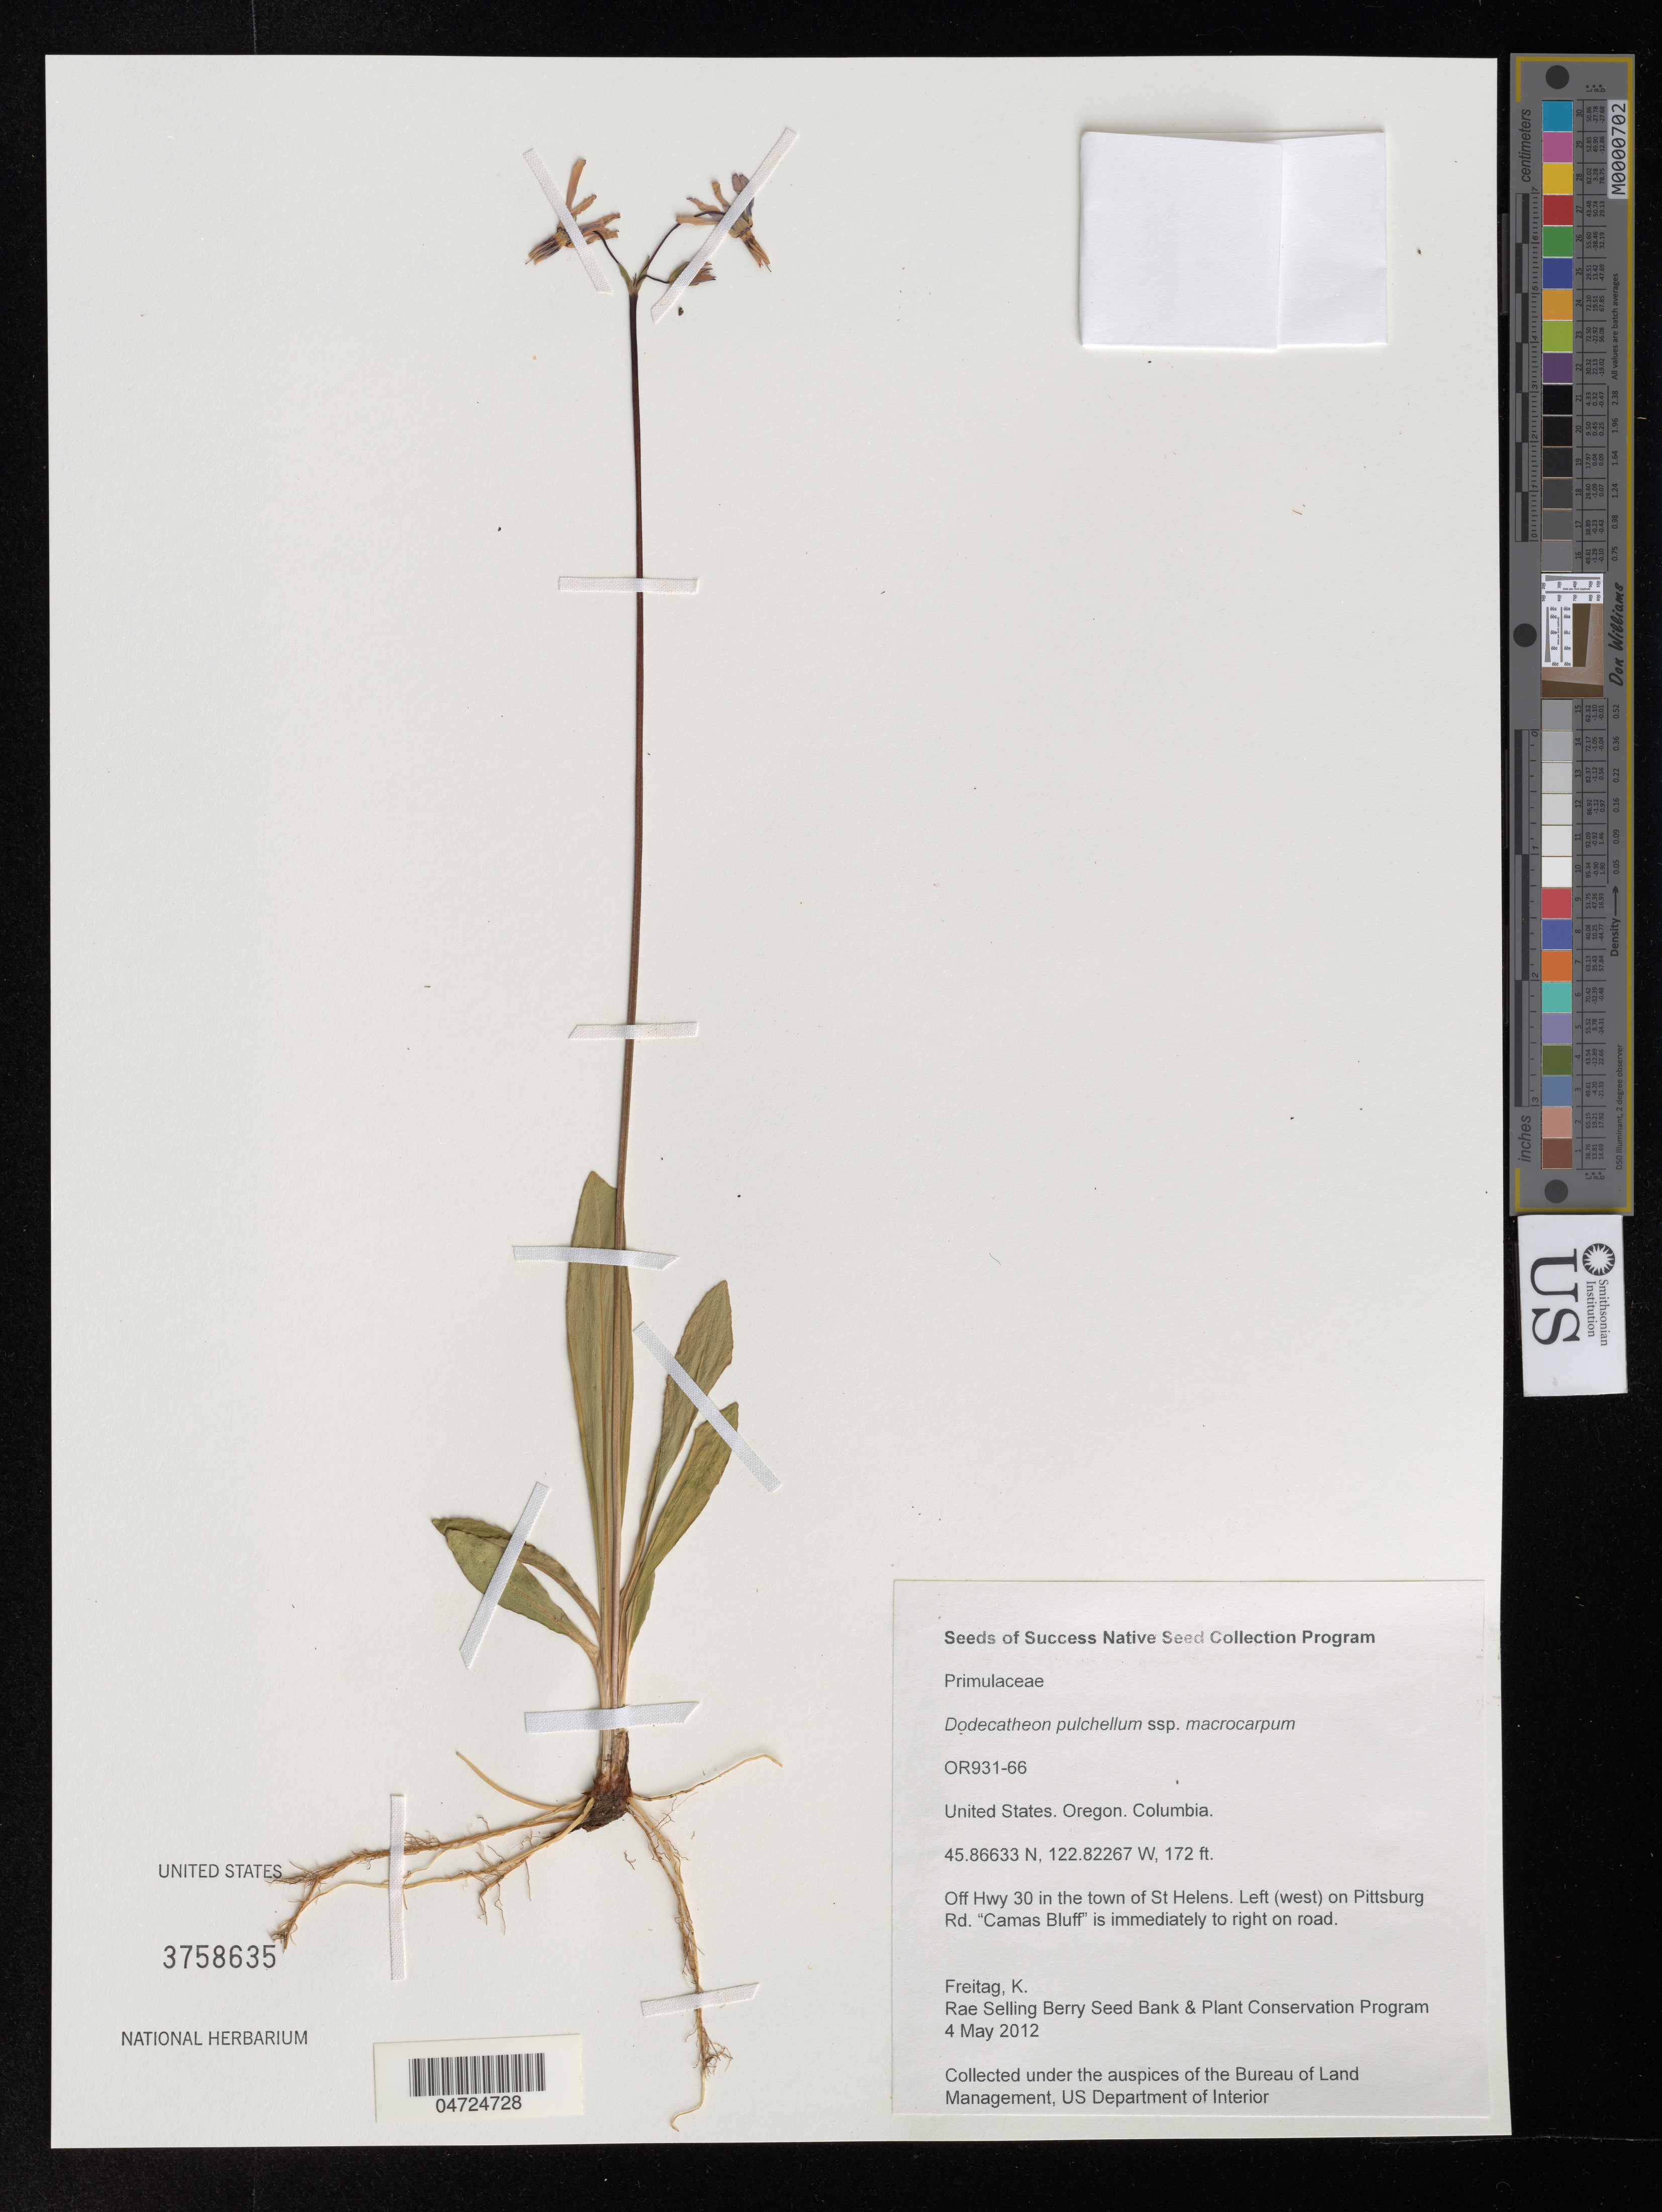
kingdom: Plantae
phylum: Tracheophyta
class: Magnoliopsida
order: Ericales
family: Primulaceae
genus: Dodecatheon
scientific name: Dodecatheon pulchellum subsp. macrocarpum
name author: (A. Gray) Roy L. Taylor & MacBryde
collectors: K. Freitag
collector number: OR931-66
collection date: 2012-05-04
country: United States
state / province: Oregon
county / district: Columbia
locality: Columbia. Off Hwy 30 in the town of St Helens. Left (west) on Pittsburg Rd. "Camas Bluff" is immediately to right on road.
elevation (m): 52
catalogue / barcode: US 3758635